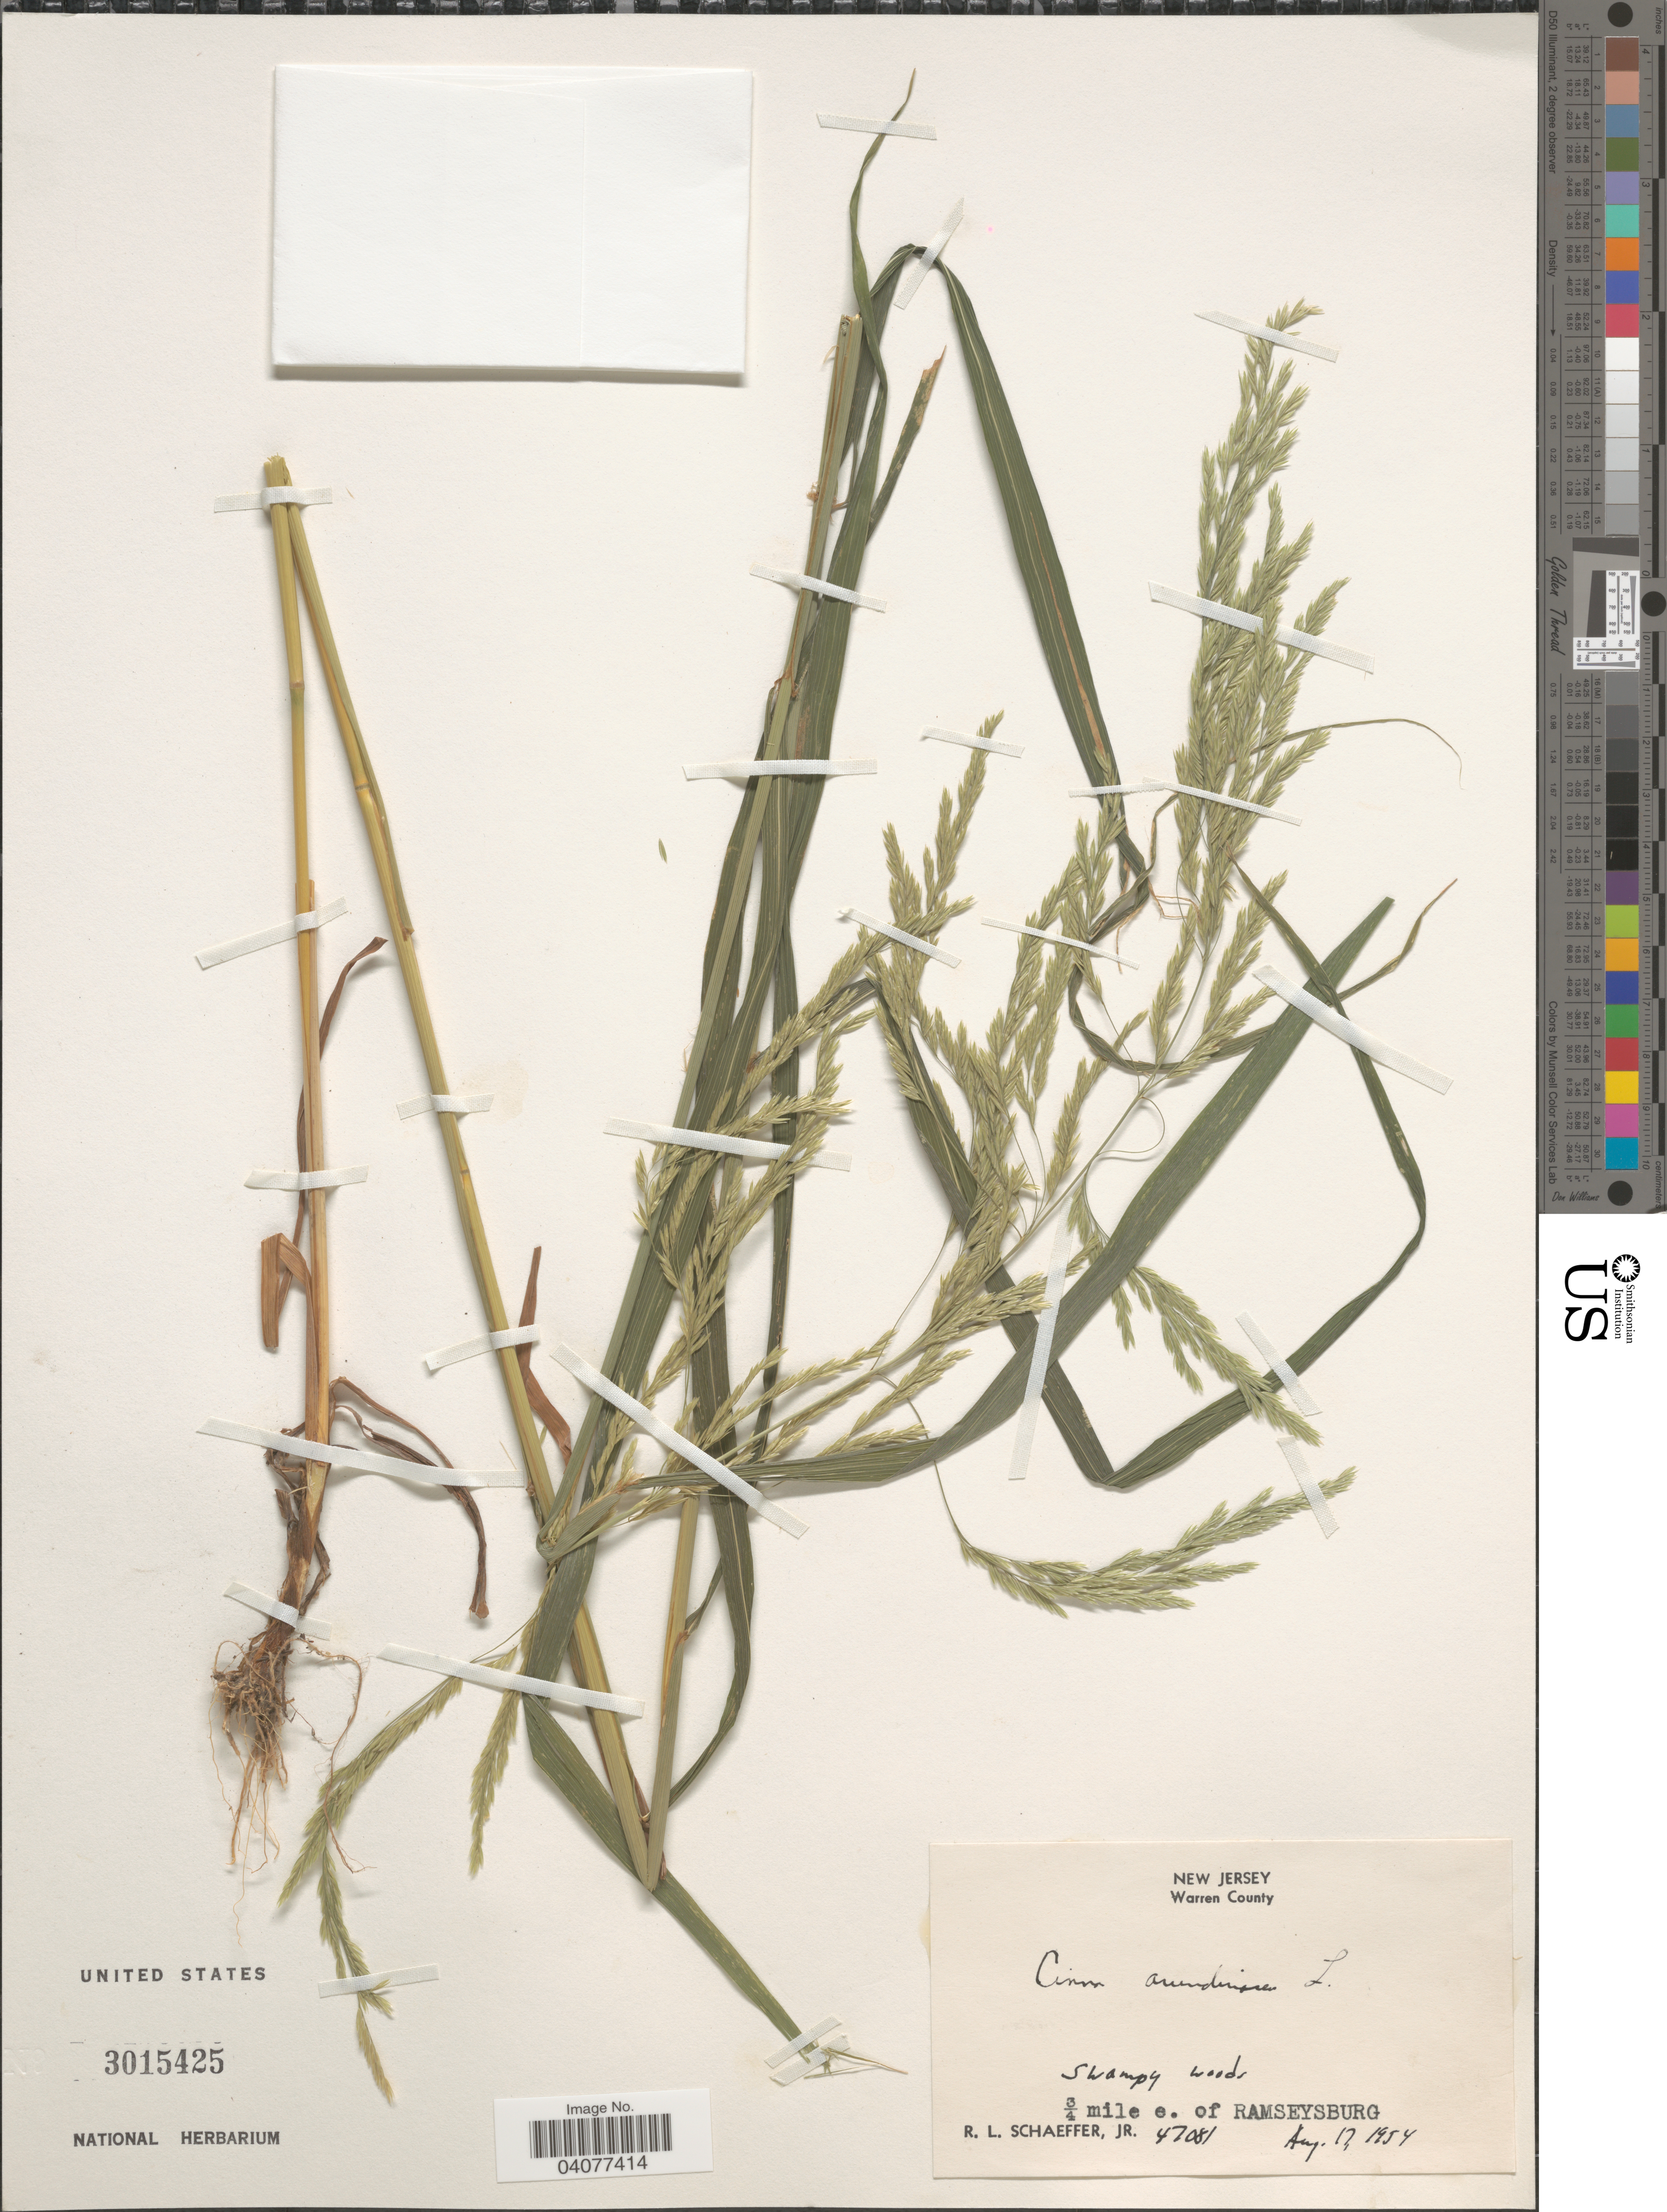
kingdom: Plantae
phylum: Tracheophyta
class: Liliopsida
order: Poales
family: Poaceae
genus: Cinna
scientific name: Cinna arundinacea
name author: L.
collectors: R. L. Schaeffer Jr.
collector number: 47081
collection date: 1954-08-17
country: United States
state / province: New Jersey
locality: Warren County. ¾ mile e. of Ramseysburg.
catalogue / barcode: US 3015425